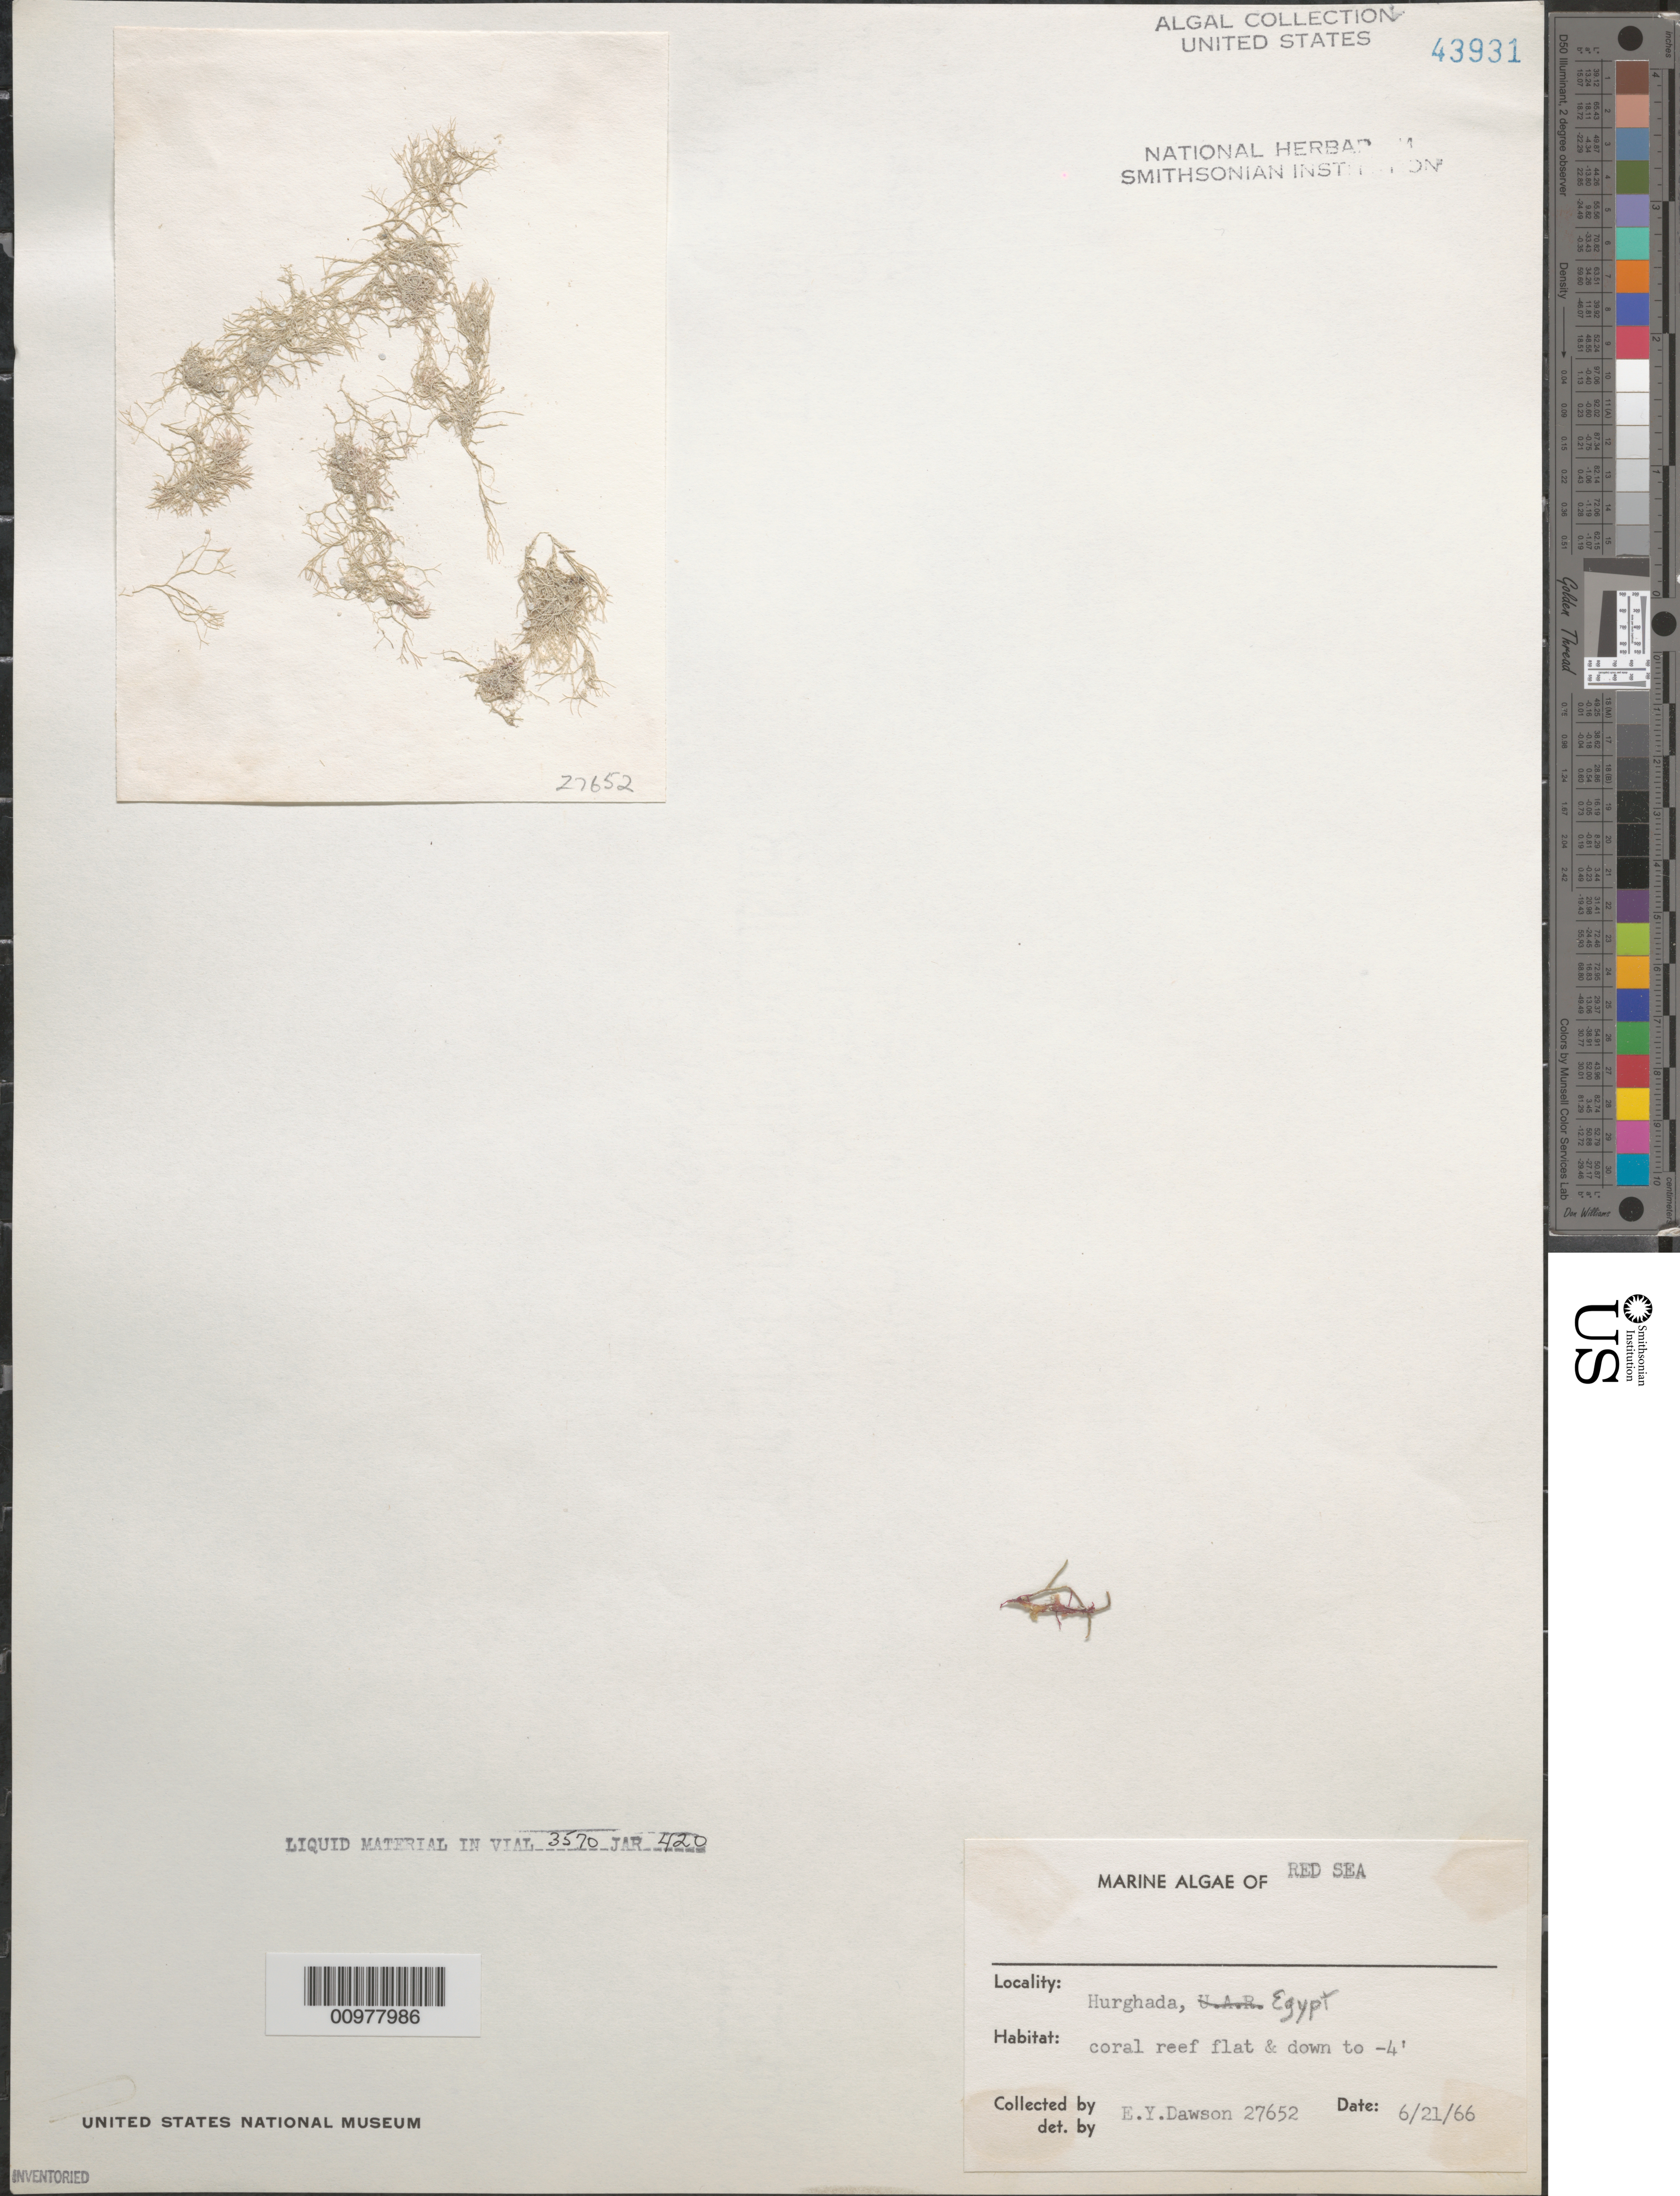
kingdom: Plantae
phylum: Rhodophyta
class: Florideophyceae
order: Corallinales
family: Corallinaceae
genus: Jania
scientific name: Jania sp.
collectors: E. Y. Dawson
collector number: EYD 27652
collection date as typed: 21 Jun 1966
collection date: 1966-06-21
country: Egypt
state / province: Al Bahr al Ahmar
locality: Hurghada, Red Sea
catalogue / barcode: US 43931